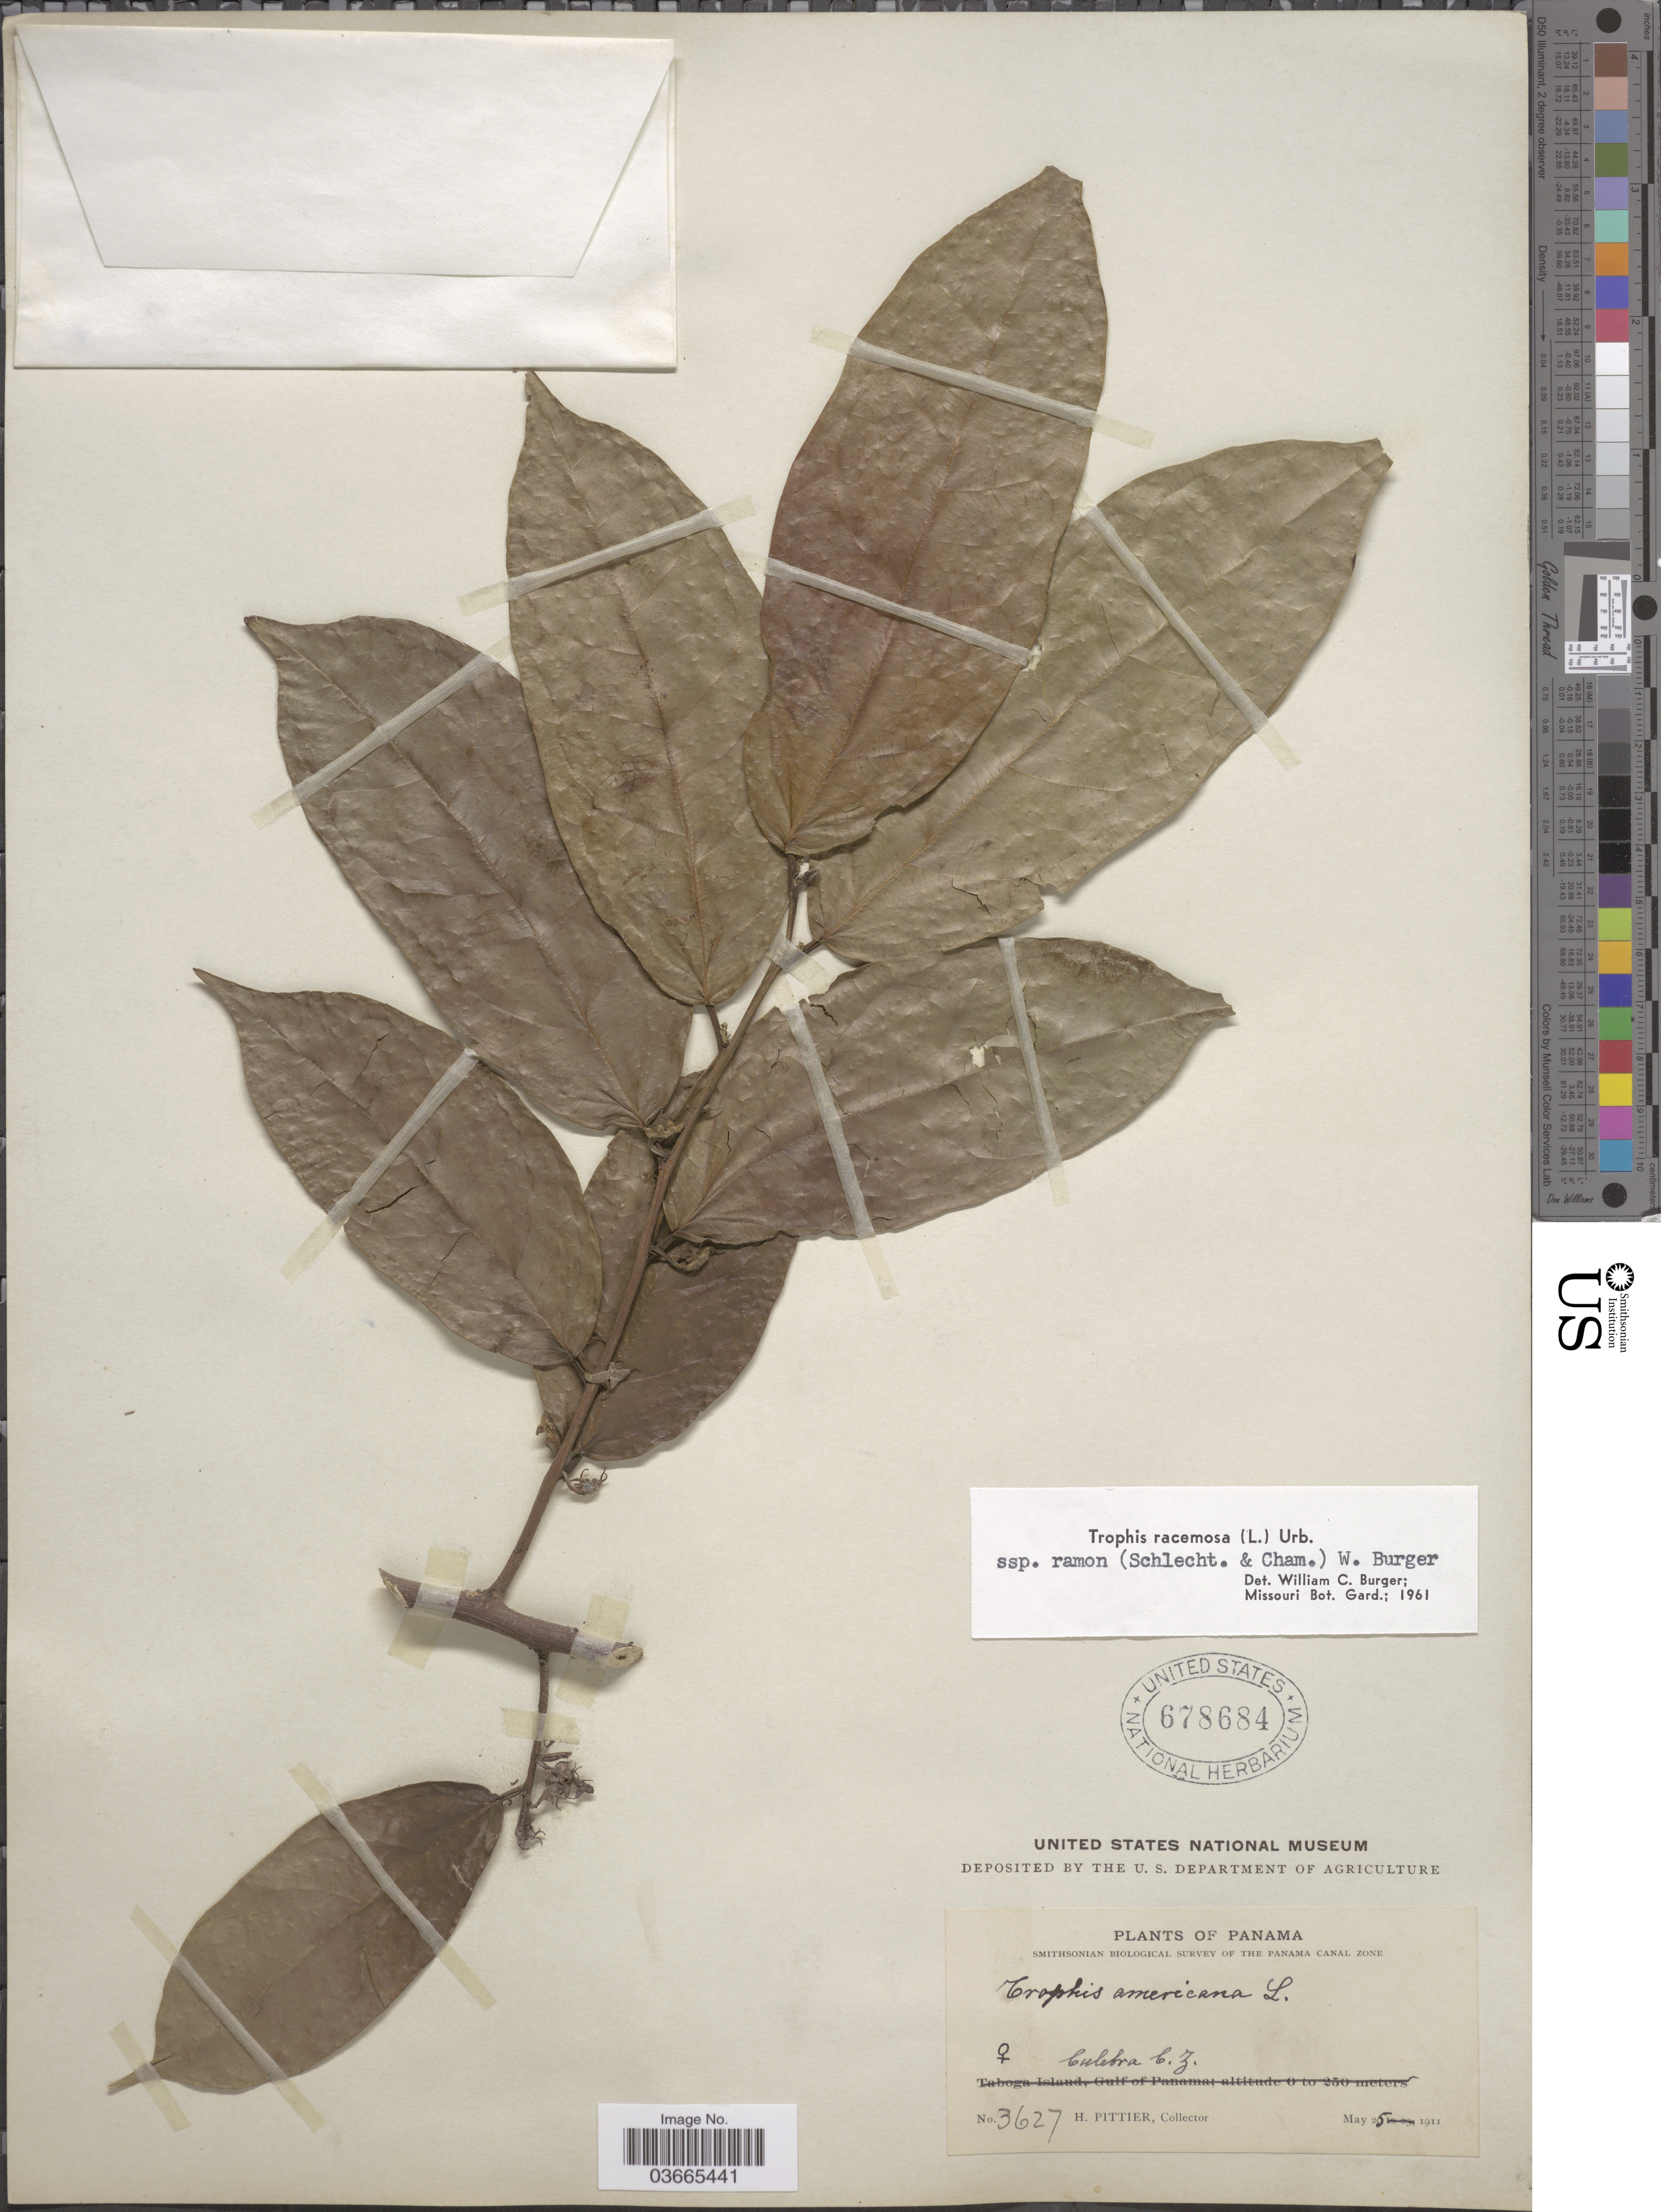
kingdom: Plantae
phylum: Tracheophyta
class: Magnoliopsida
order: Rosales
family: Moraceae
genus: Trophis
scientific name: Trophis racemosa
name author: (L.) Urb.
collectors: H. F. Pittier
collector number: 3627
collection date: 1911-05-25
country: Panama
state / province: Colón / Panamá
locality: Culebra C.Z.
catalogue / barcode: US 678684